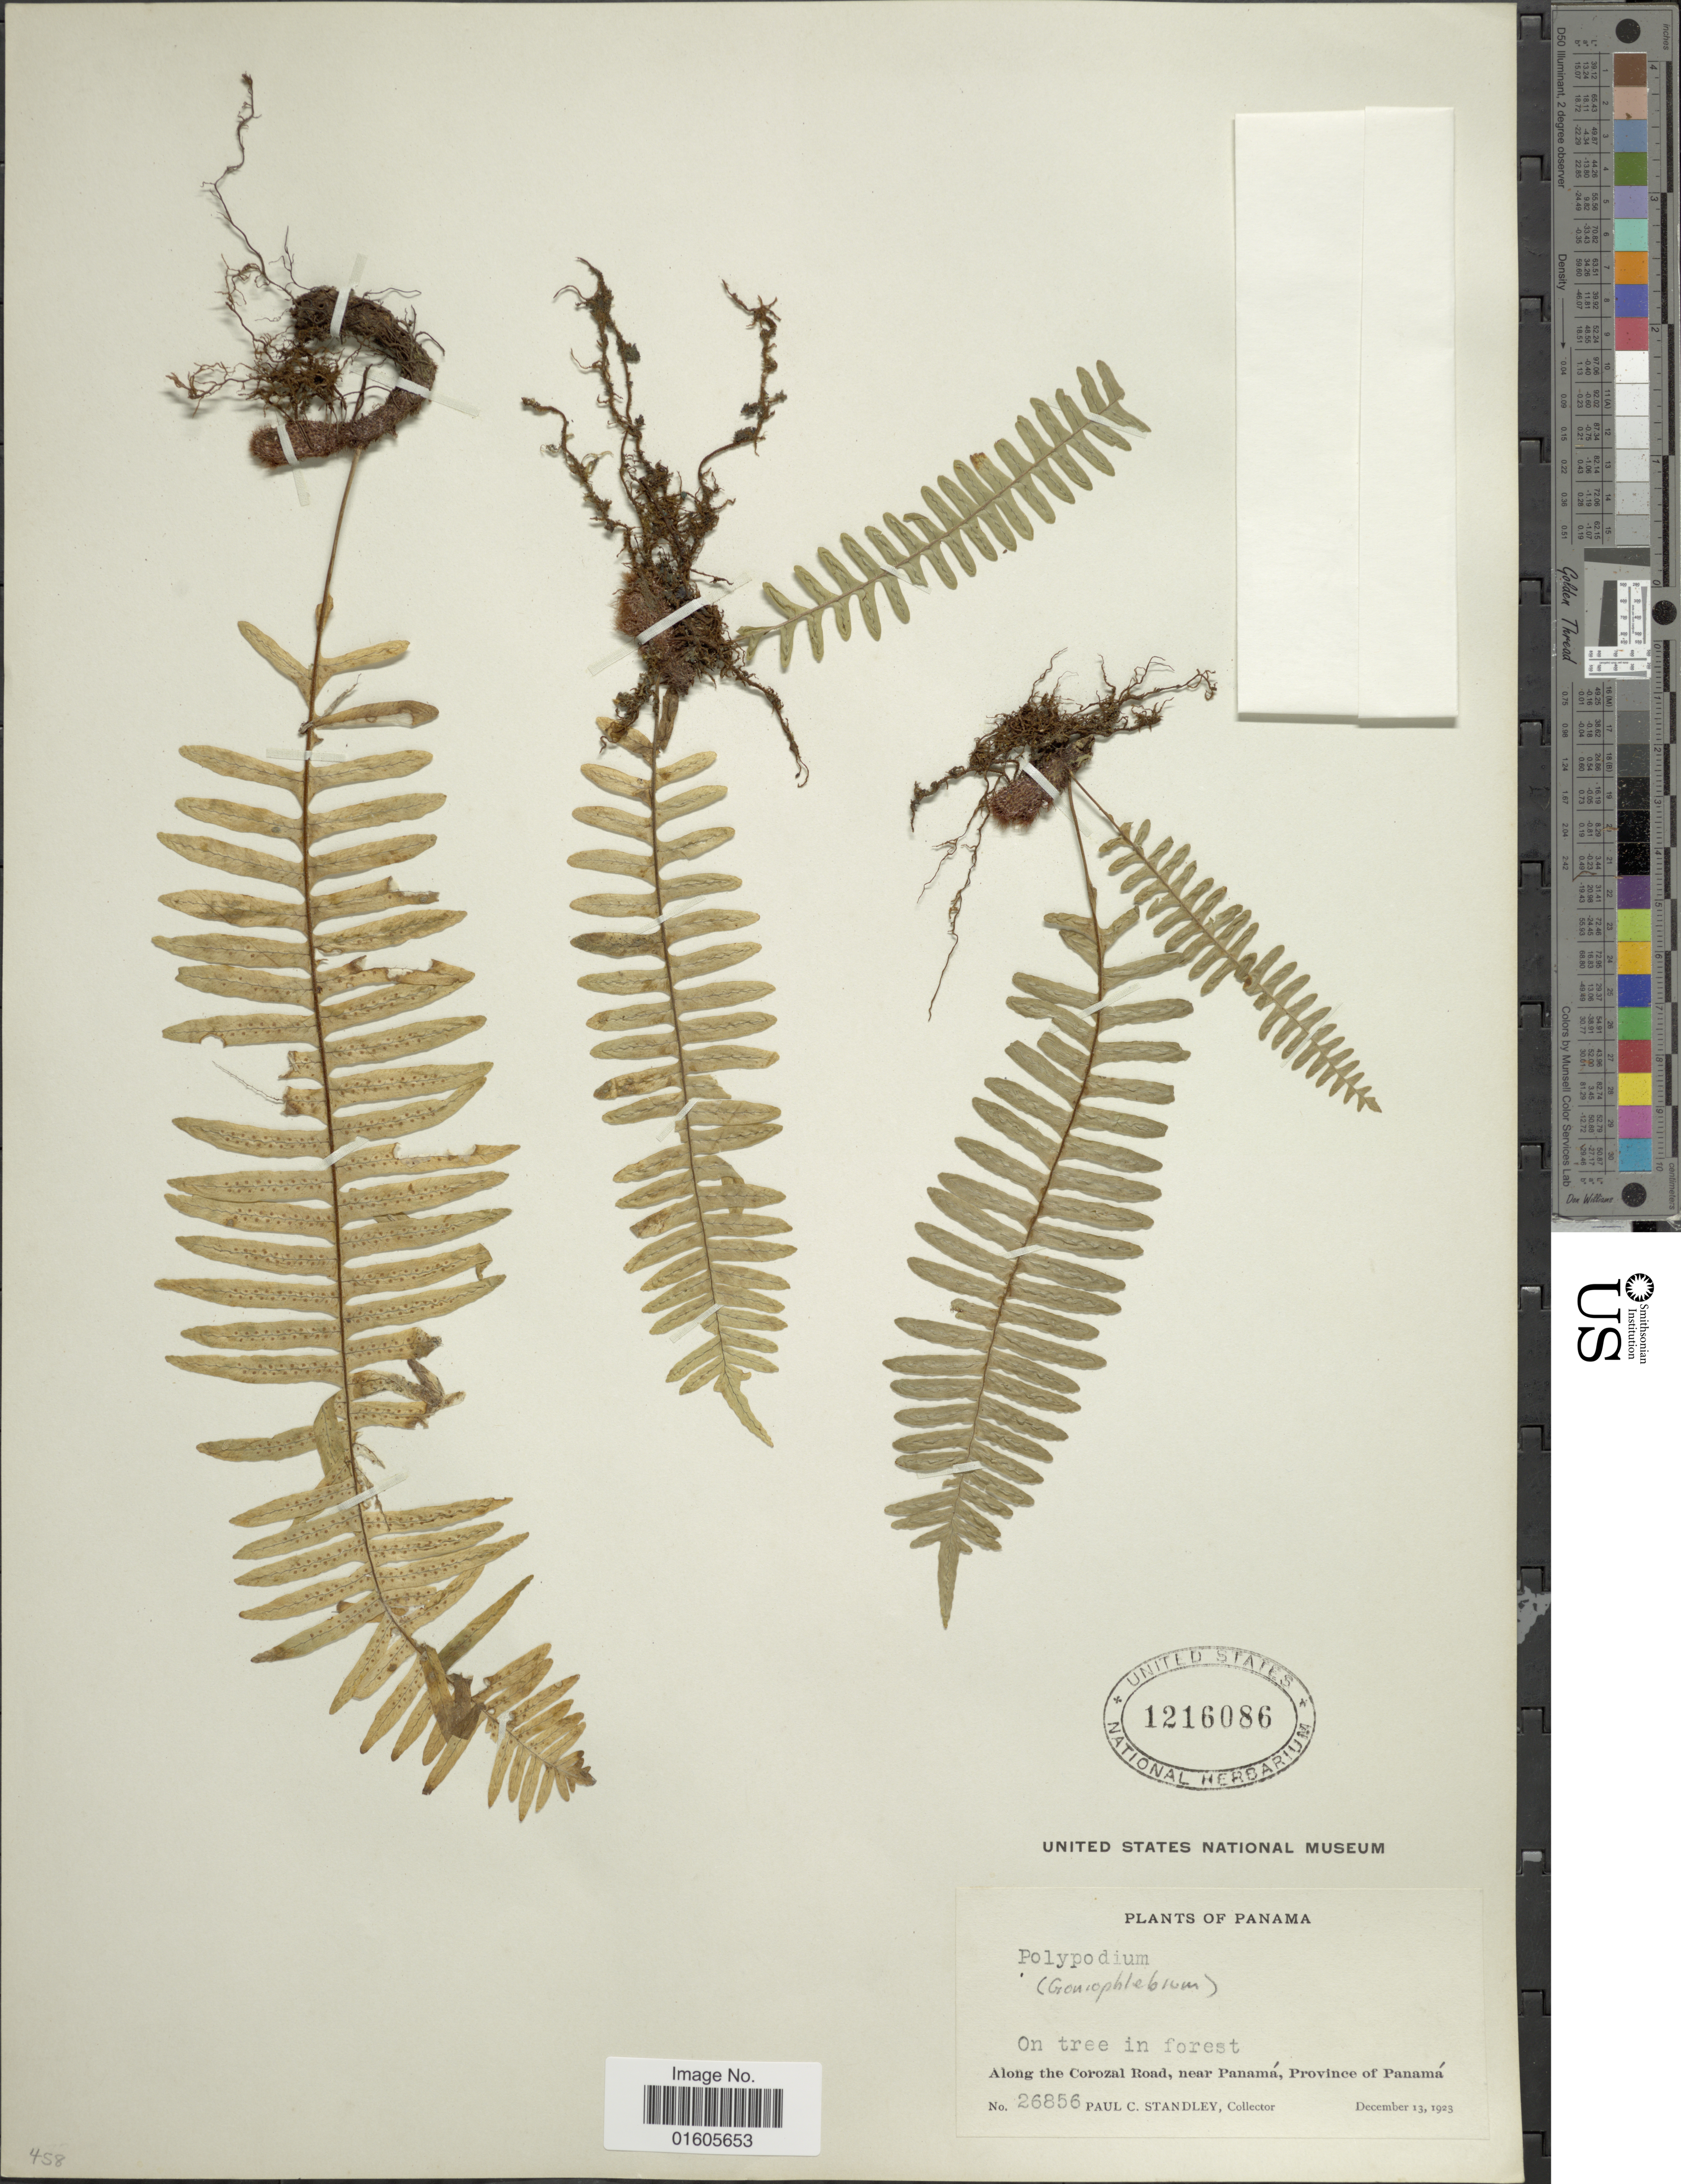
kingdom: Plantae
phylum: Tracheophyta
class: Polypodiopsida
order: Polypodiales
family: Polypodiaceae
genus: Serpocaulon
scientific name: Serpocaulon wagneri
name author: (Mett.) A.R. Sm.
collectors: P. C. Standley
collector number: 26856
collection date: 1923-12-13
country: Panama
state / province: Panamá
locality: Along the Corozal Road, near Panamá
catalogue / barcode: US 1216086